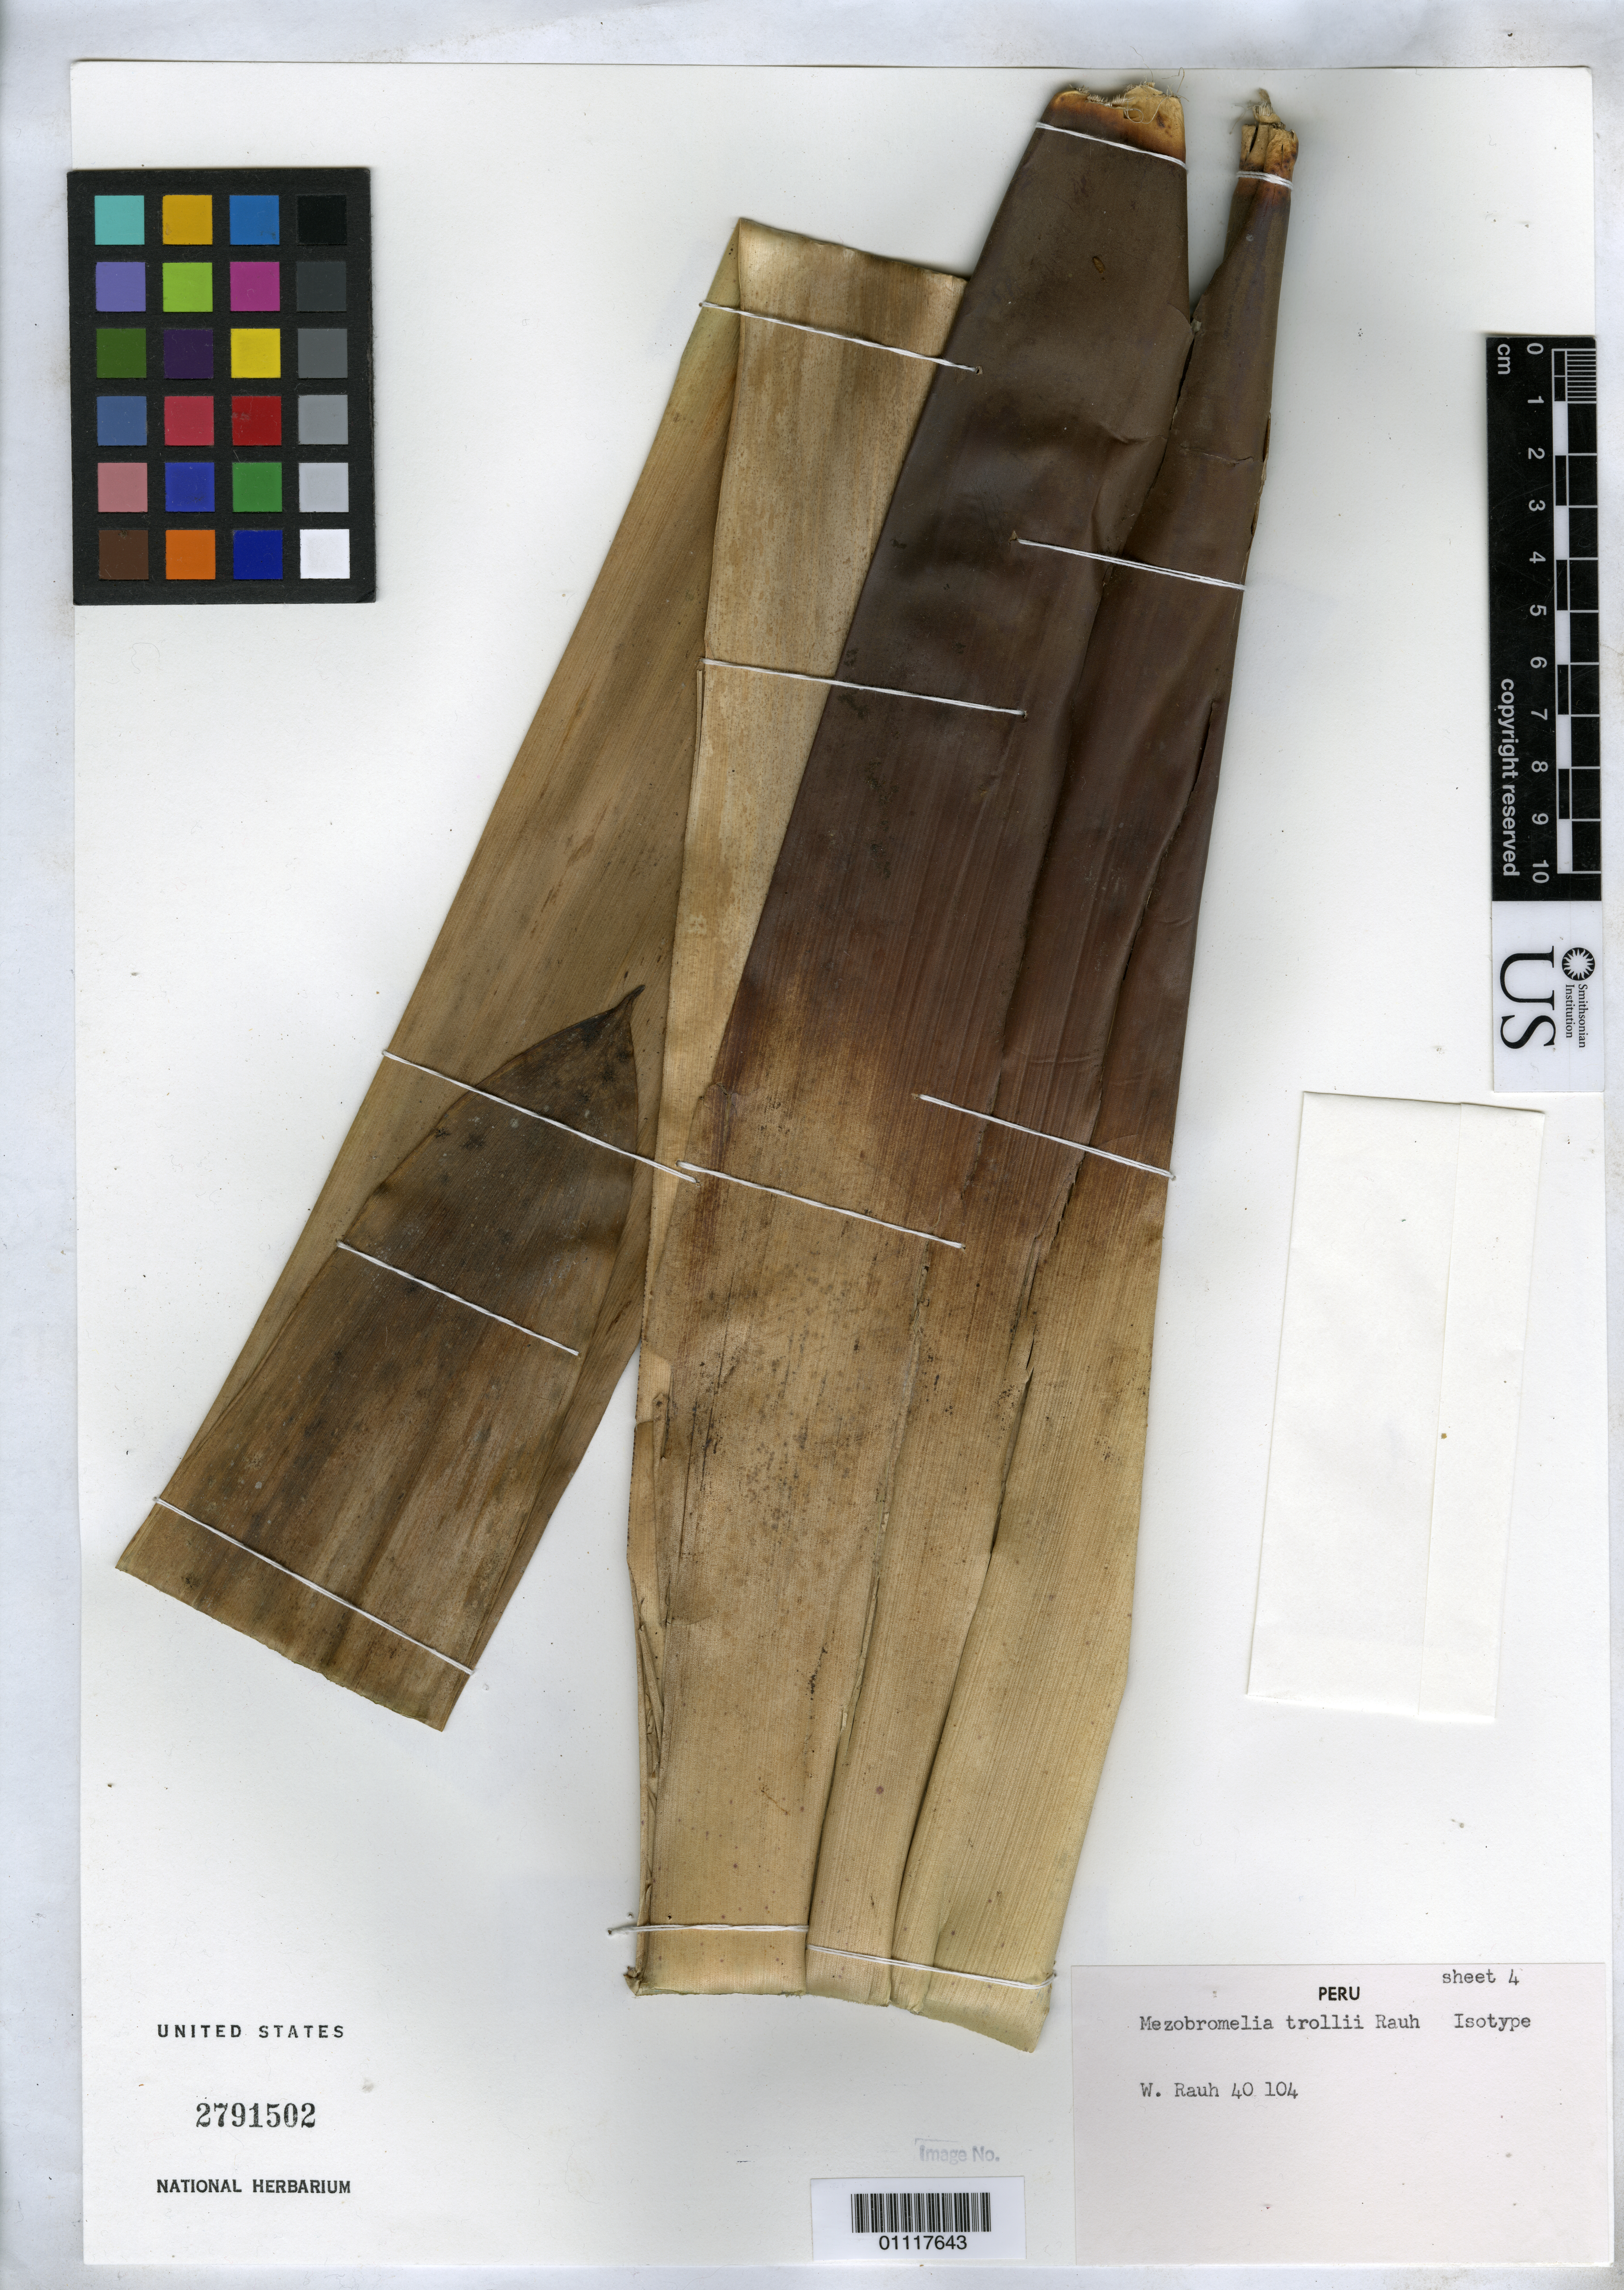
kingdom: Plantae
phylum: Tracheophyta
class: Liliopsida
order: Poales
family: Bromeliaceae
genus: Mezobromelia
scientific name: Mezobromelia trollii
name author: Rauh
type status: Isotype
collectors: W. Rauh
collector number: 40 104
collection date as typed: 14 Jul 1976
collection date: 1976-07-14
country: Peru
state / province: Amazonas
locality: between Chachapoyas and Mendoza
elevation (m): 2100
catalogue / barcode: US 2791502